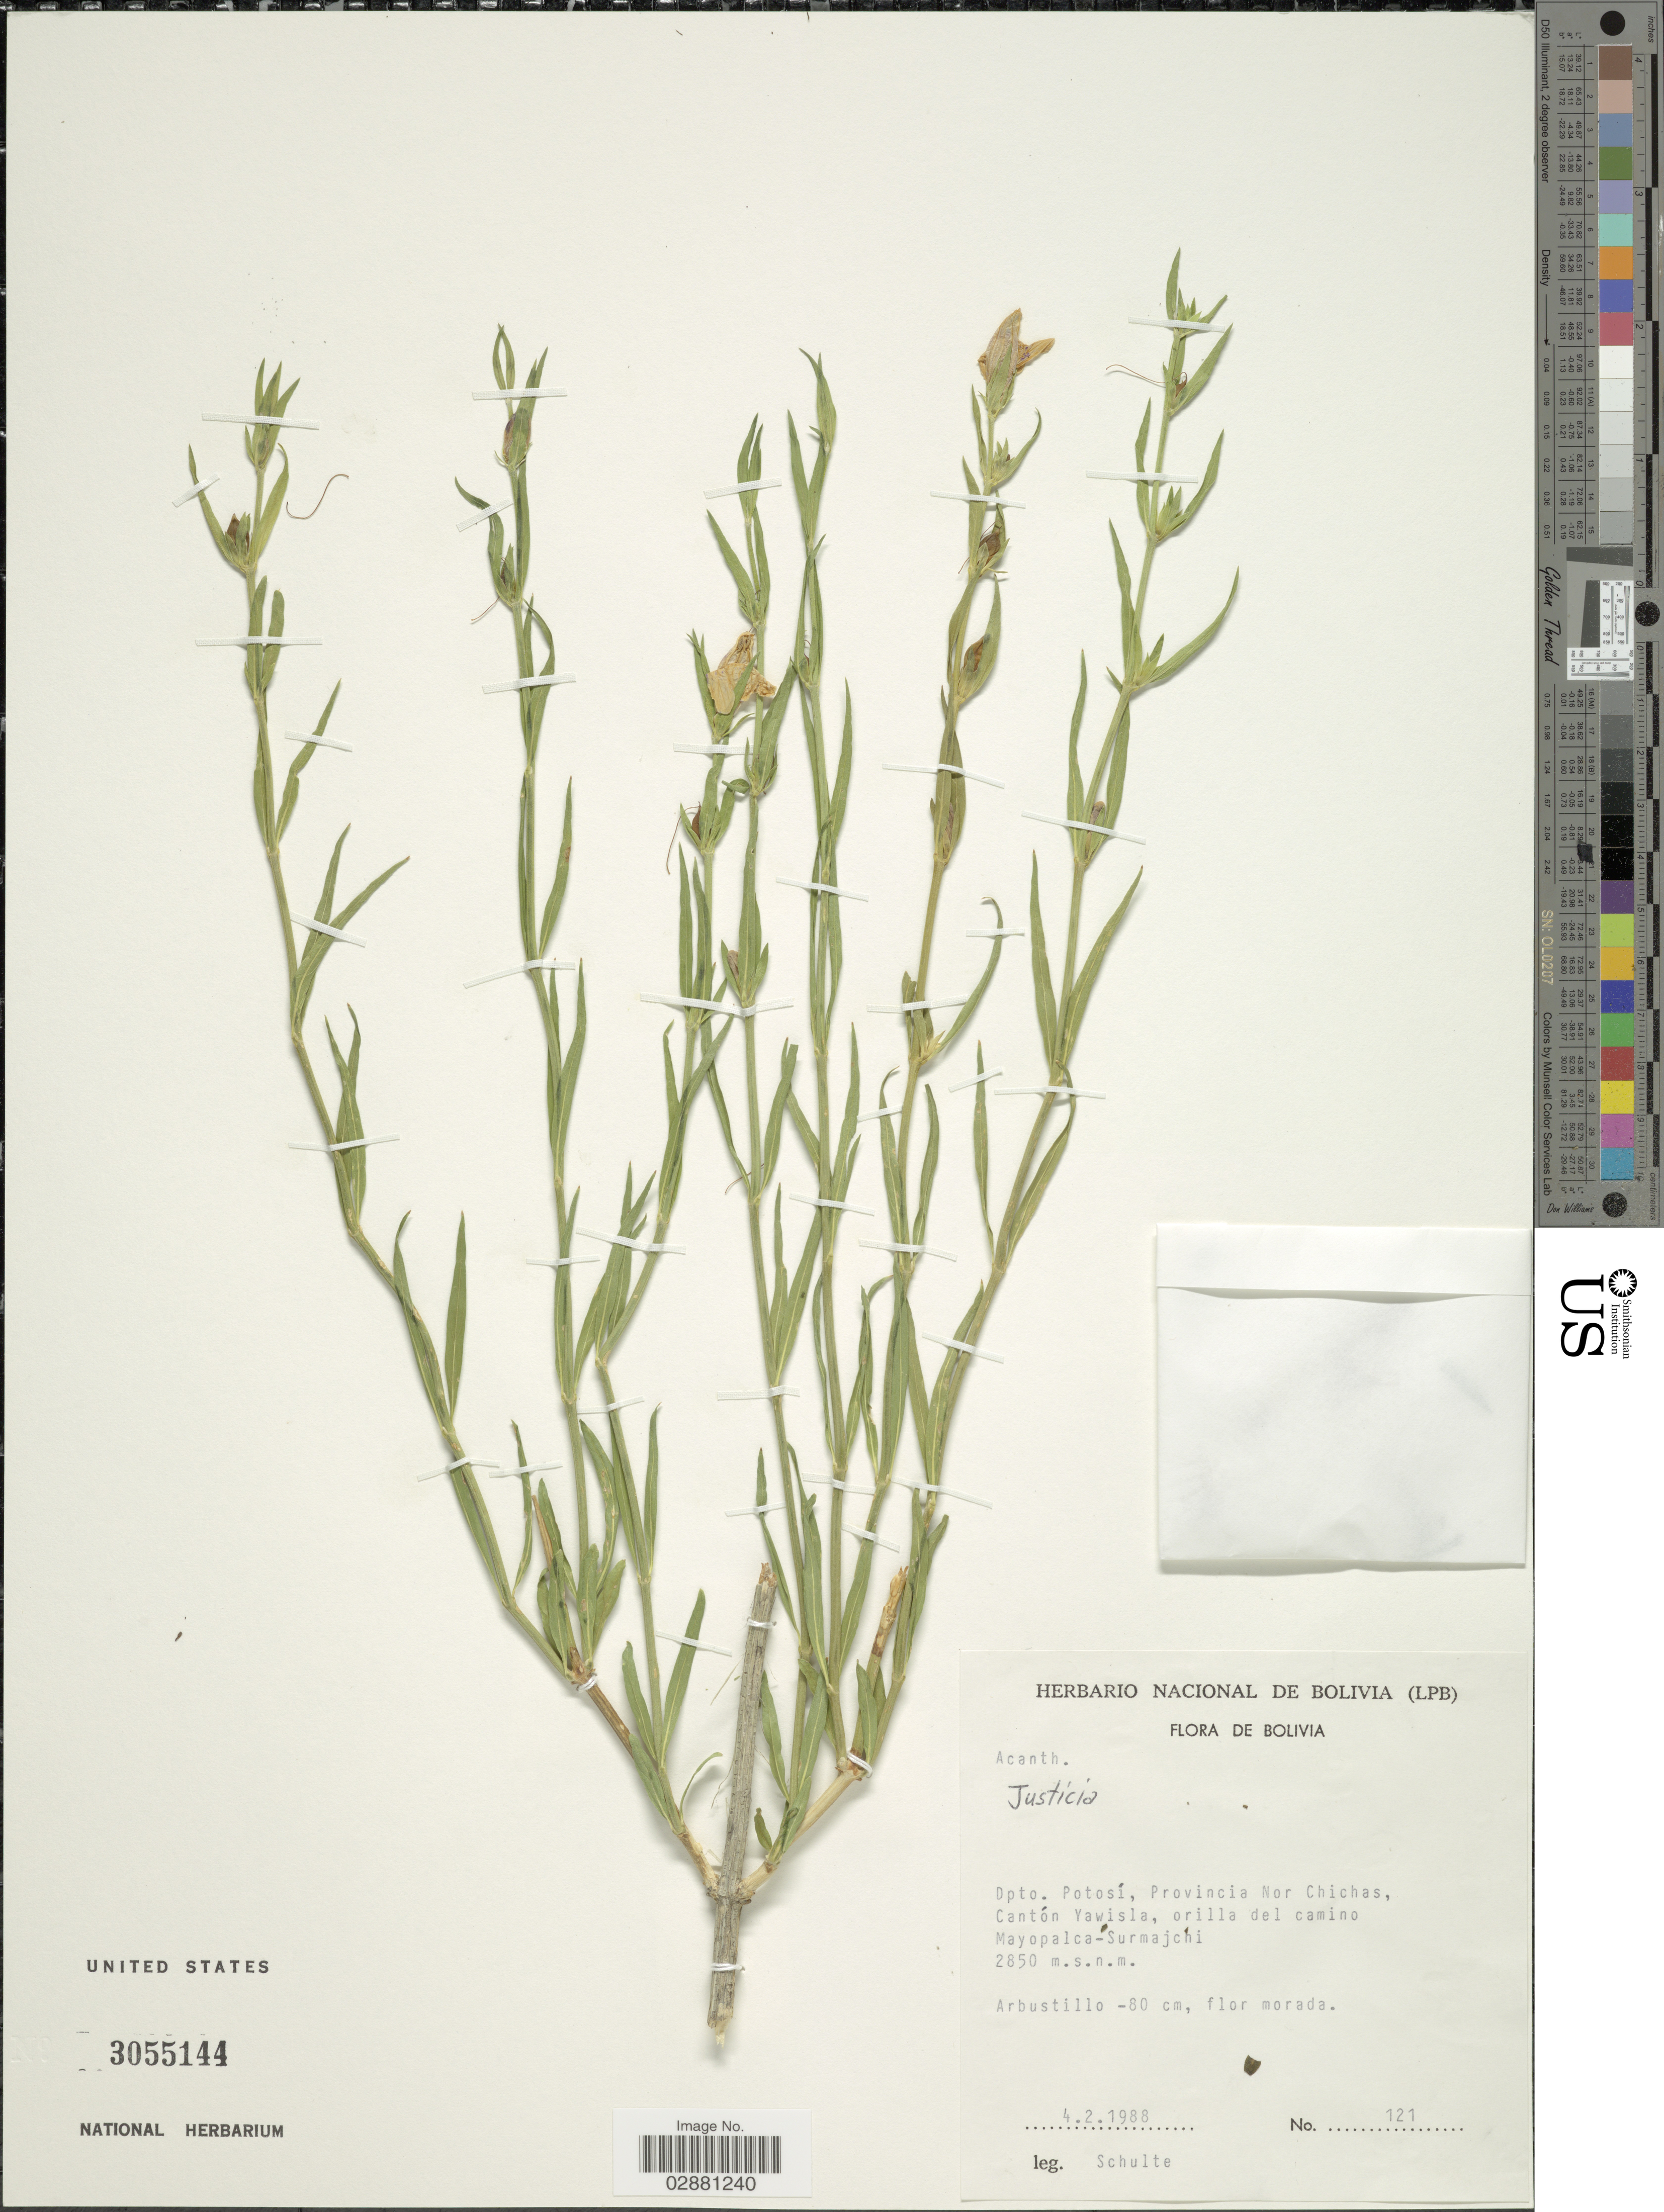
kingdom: Plantae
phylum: Tracheophyta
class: Magnoliopsida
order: Lamiales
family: Acanthaceae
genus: Justicia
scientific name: Justicia tweediana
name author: (Nees) Griseb.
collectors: -. Schulte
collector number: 121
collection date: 1988-02-04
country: Bolivia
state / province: Potosi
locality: Dpto. Potosí, Provincia Nor Chichas, Cantón Yawisla, orilla del camino Mayopalca-Surmajchi.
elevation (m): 2850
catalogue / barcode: US 3055144